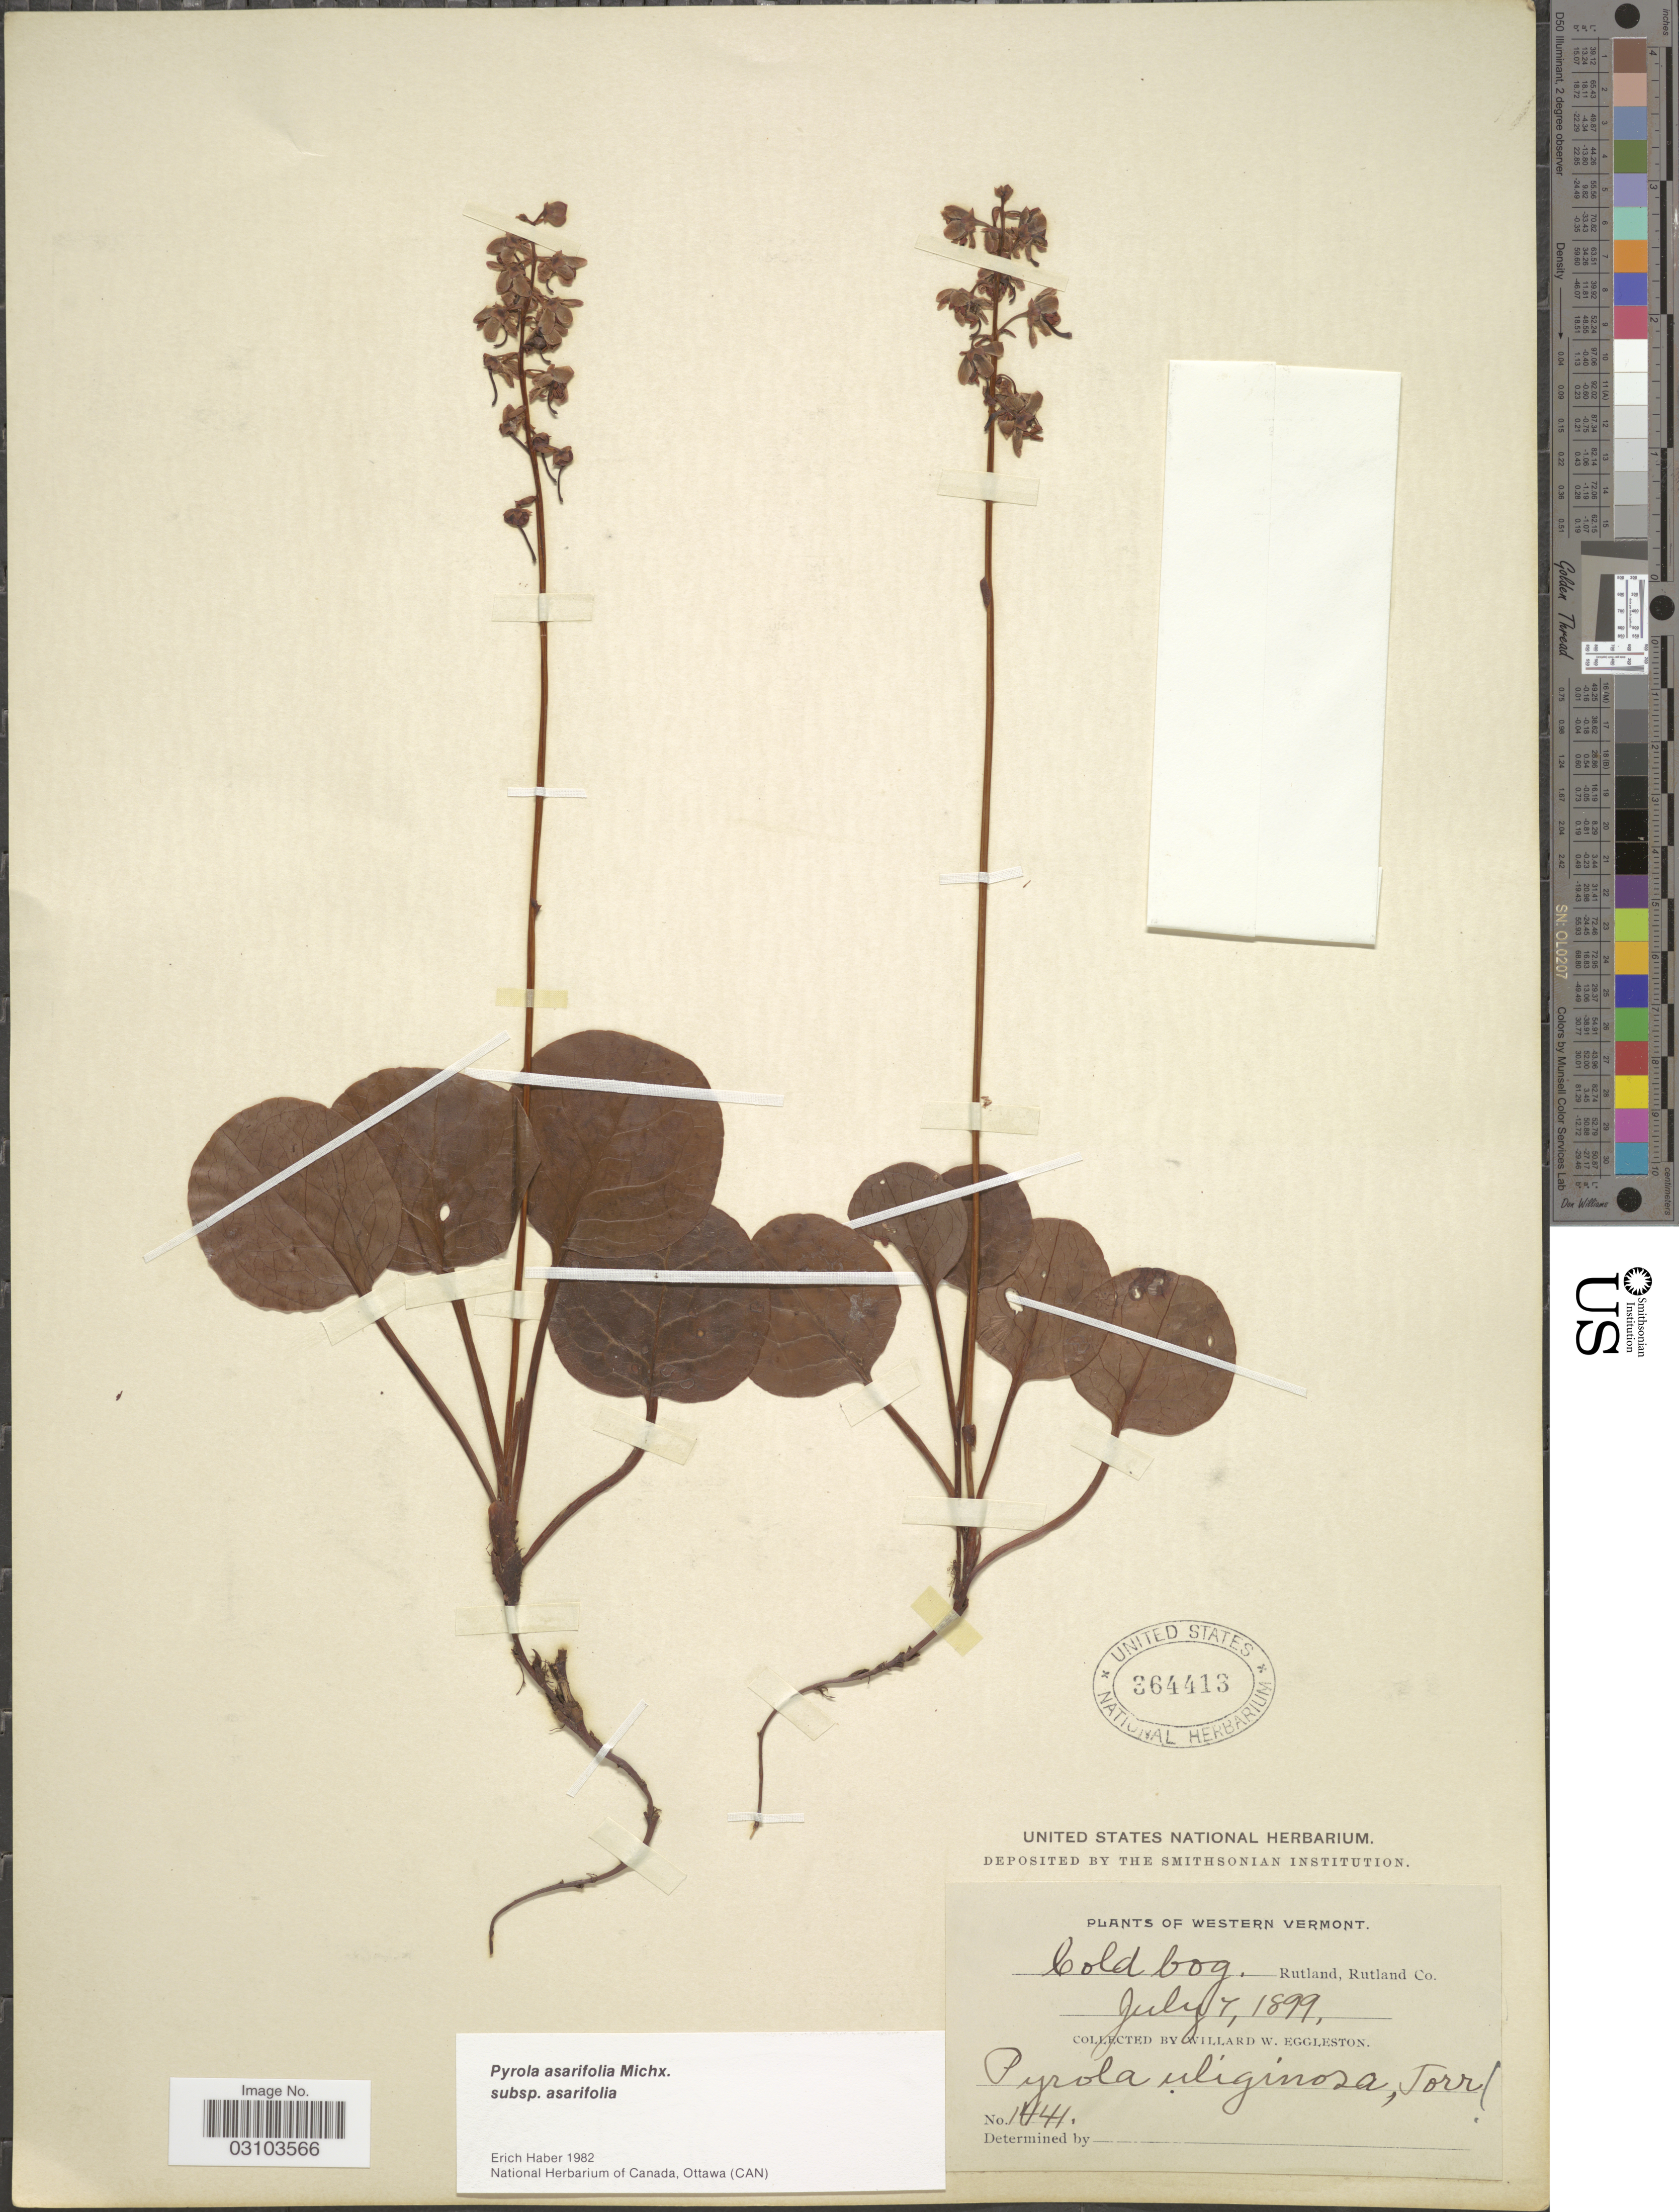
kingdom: Plantae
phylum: Tracheophyta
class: Magnoliopsida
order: Ericales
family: Ericaceae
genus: Pyrola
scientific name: Pyrola asarifolia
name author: Michx.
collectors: W. W. Eggleston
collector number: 1441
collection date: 1899-07-07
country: United States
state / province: Vermont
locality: Western Vermont, Cold bog, Rutland, Rutland Co.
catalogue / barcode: US 364413